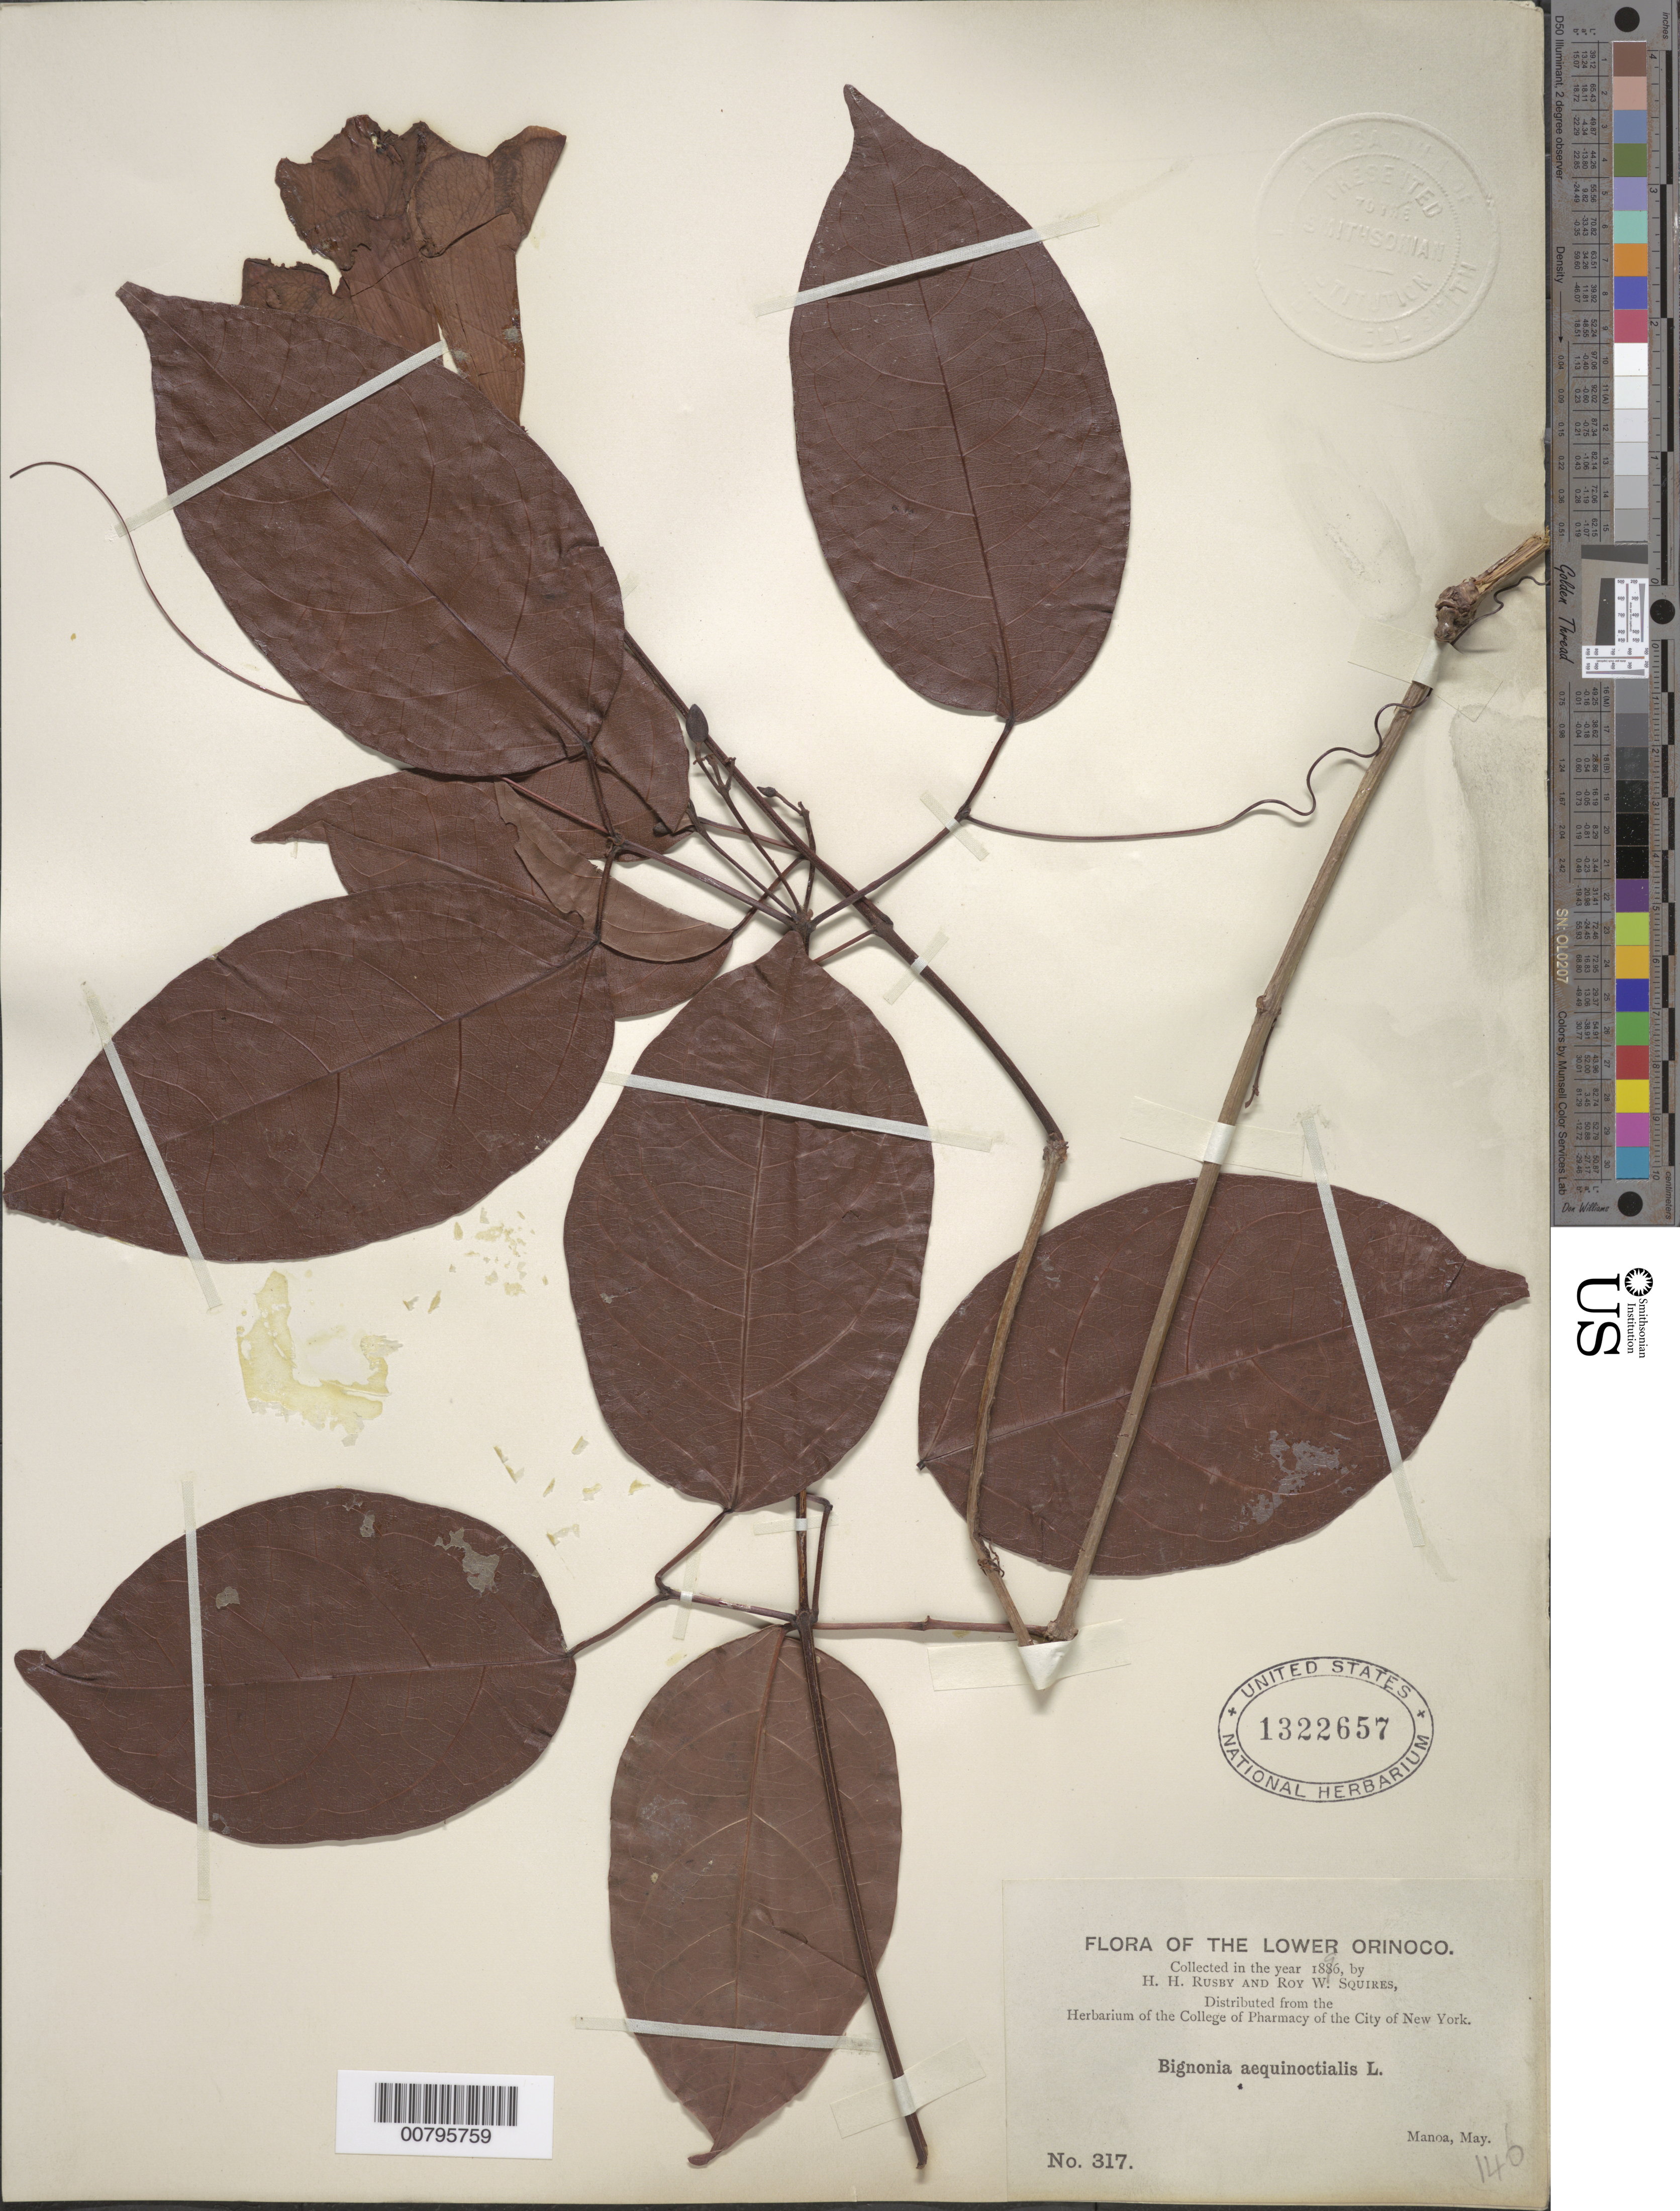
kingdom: Plantae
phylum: Tracheophyta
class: Magnoliopsida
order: Lamiales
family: Bignoniaceae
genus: Bignonia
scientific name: Bignonia aequinoctialis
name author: L.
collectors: H. H. Rusby & R. Squires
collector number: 317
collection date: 1896-05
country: Bolivia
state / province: Pando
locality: Manoa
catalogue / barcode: US 1322657